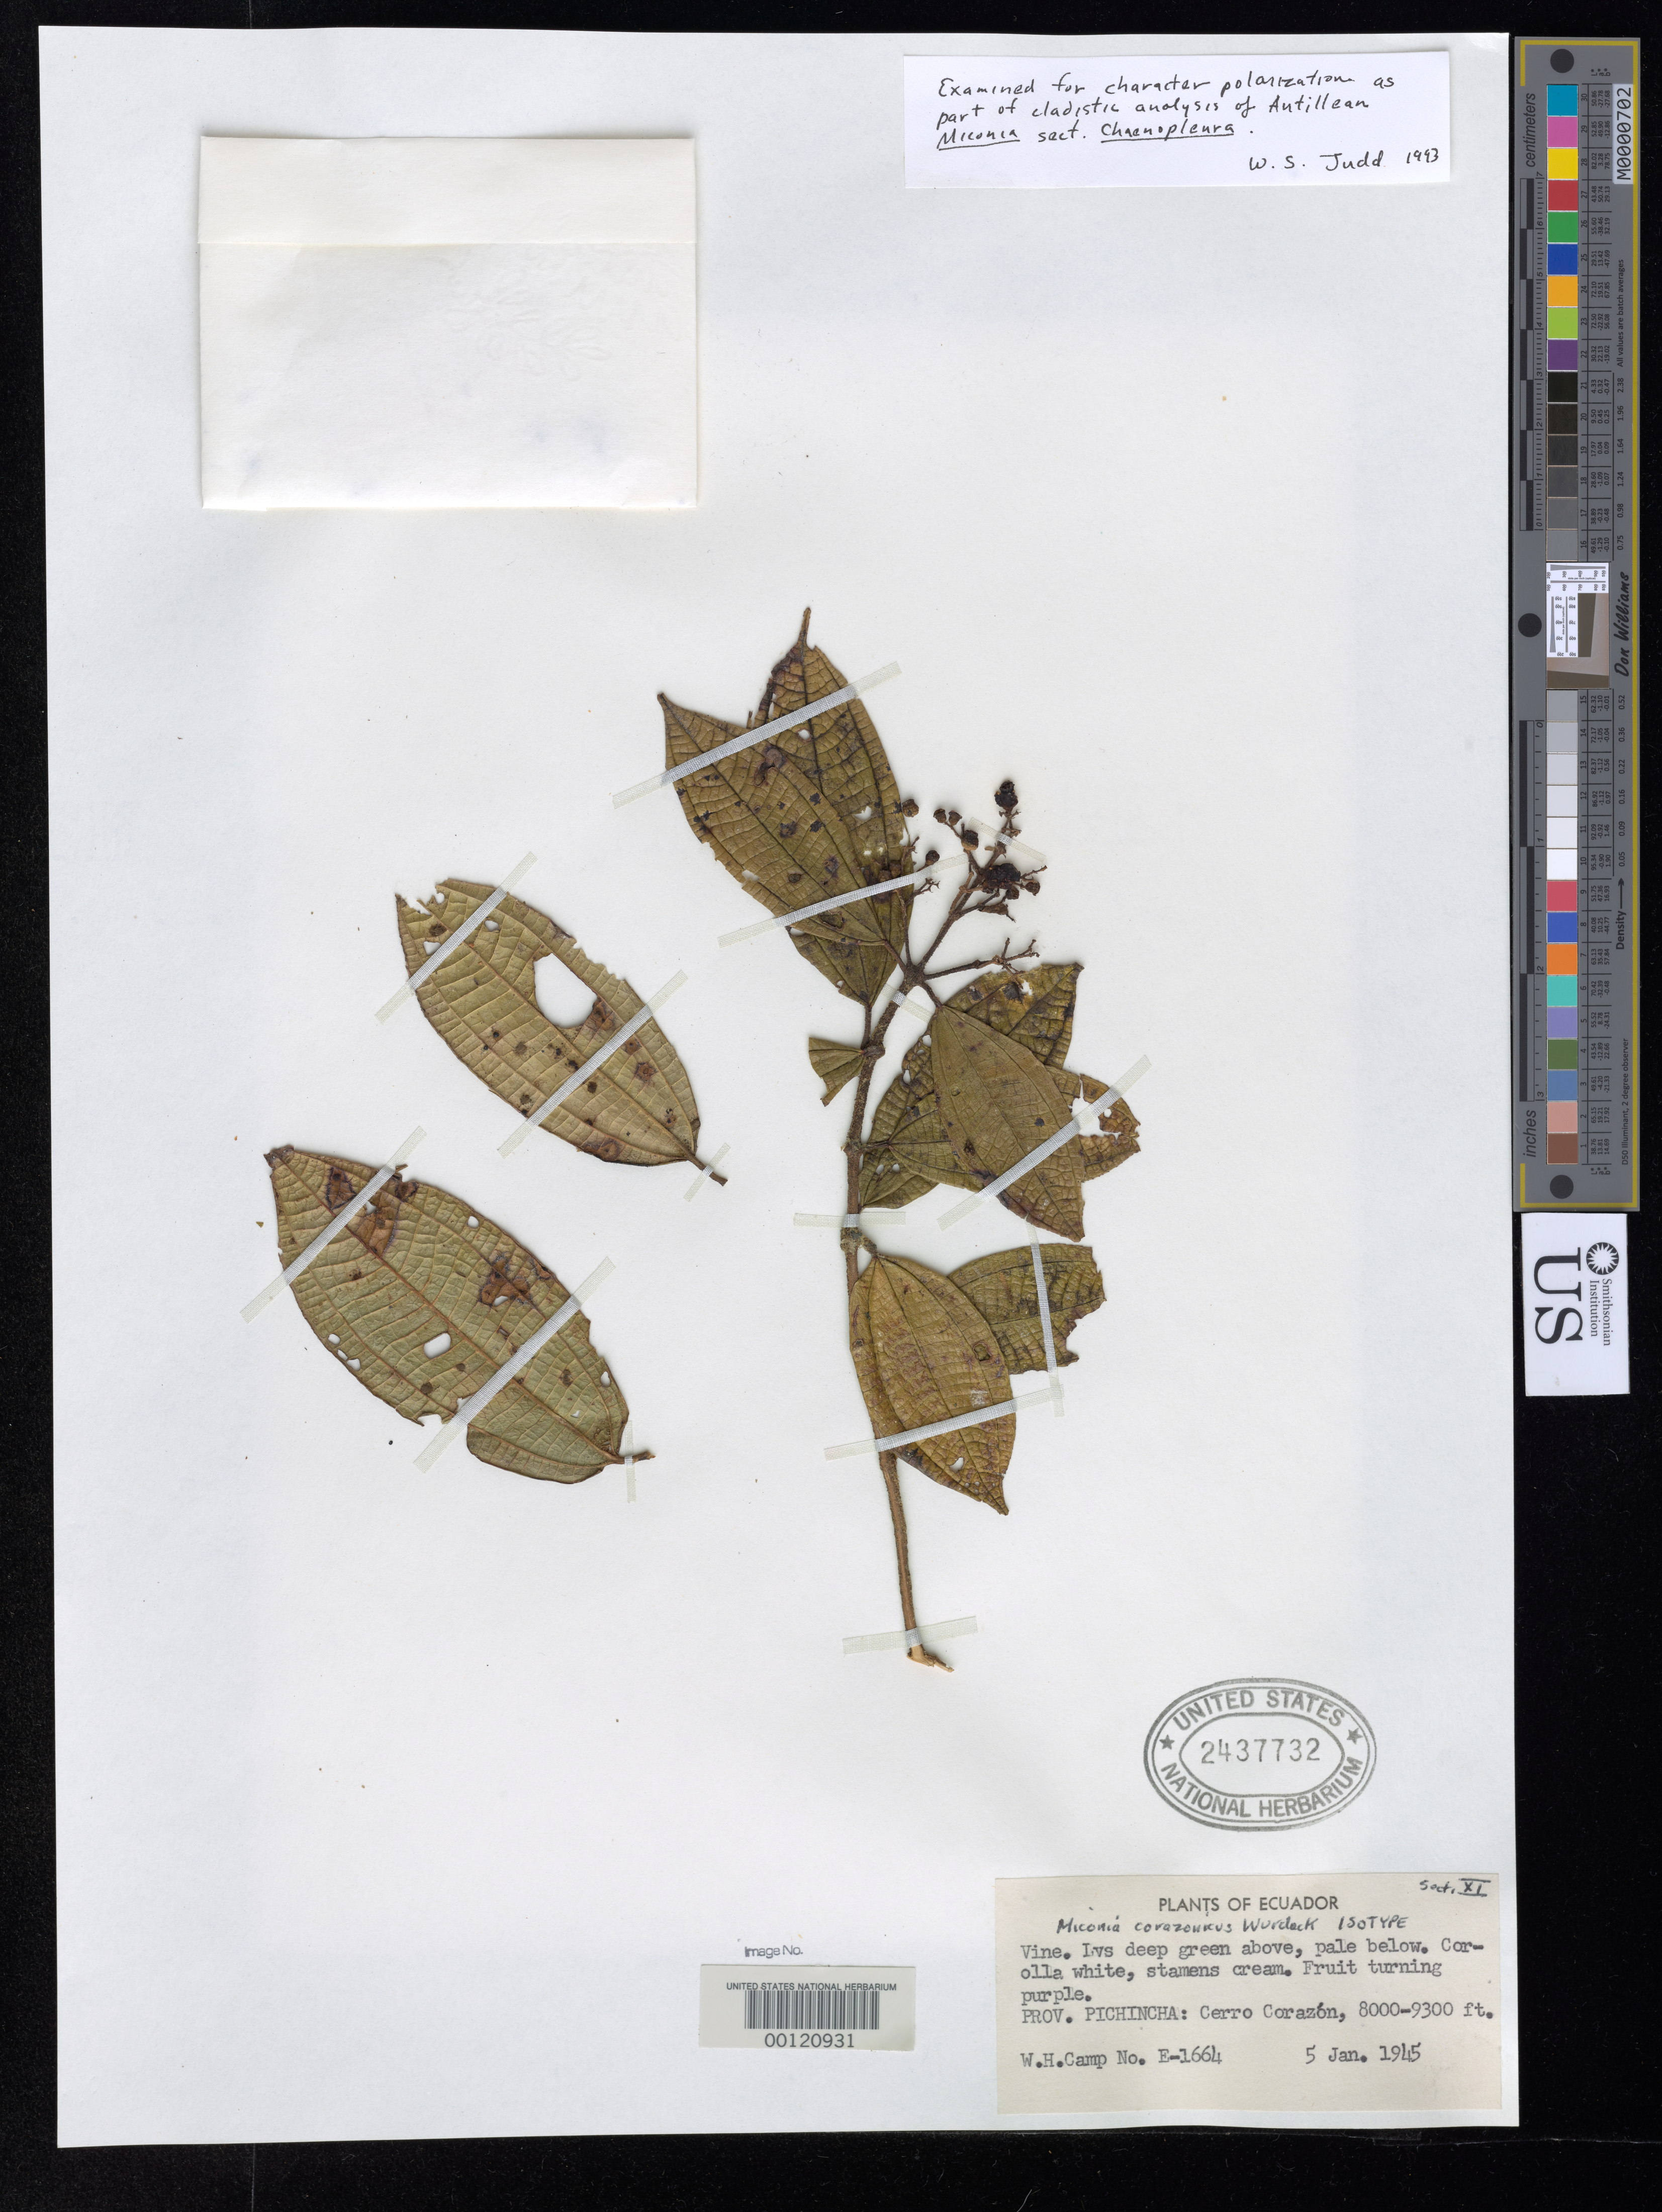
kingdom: Plantae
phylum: Tracheophyta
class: Magnoliopsida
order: Myrtales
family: Melastomataceae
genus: Miconia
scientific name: Miconia corazonica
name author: Wurdack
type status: Isotype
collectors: W. H. Camp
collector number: E-1664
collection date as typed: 15 Jan 1945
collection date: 1945-01-15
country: Ecuador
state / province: Pichincha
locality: Cerro Corazon.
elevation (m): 2438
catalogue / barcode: US 2437732